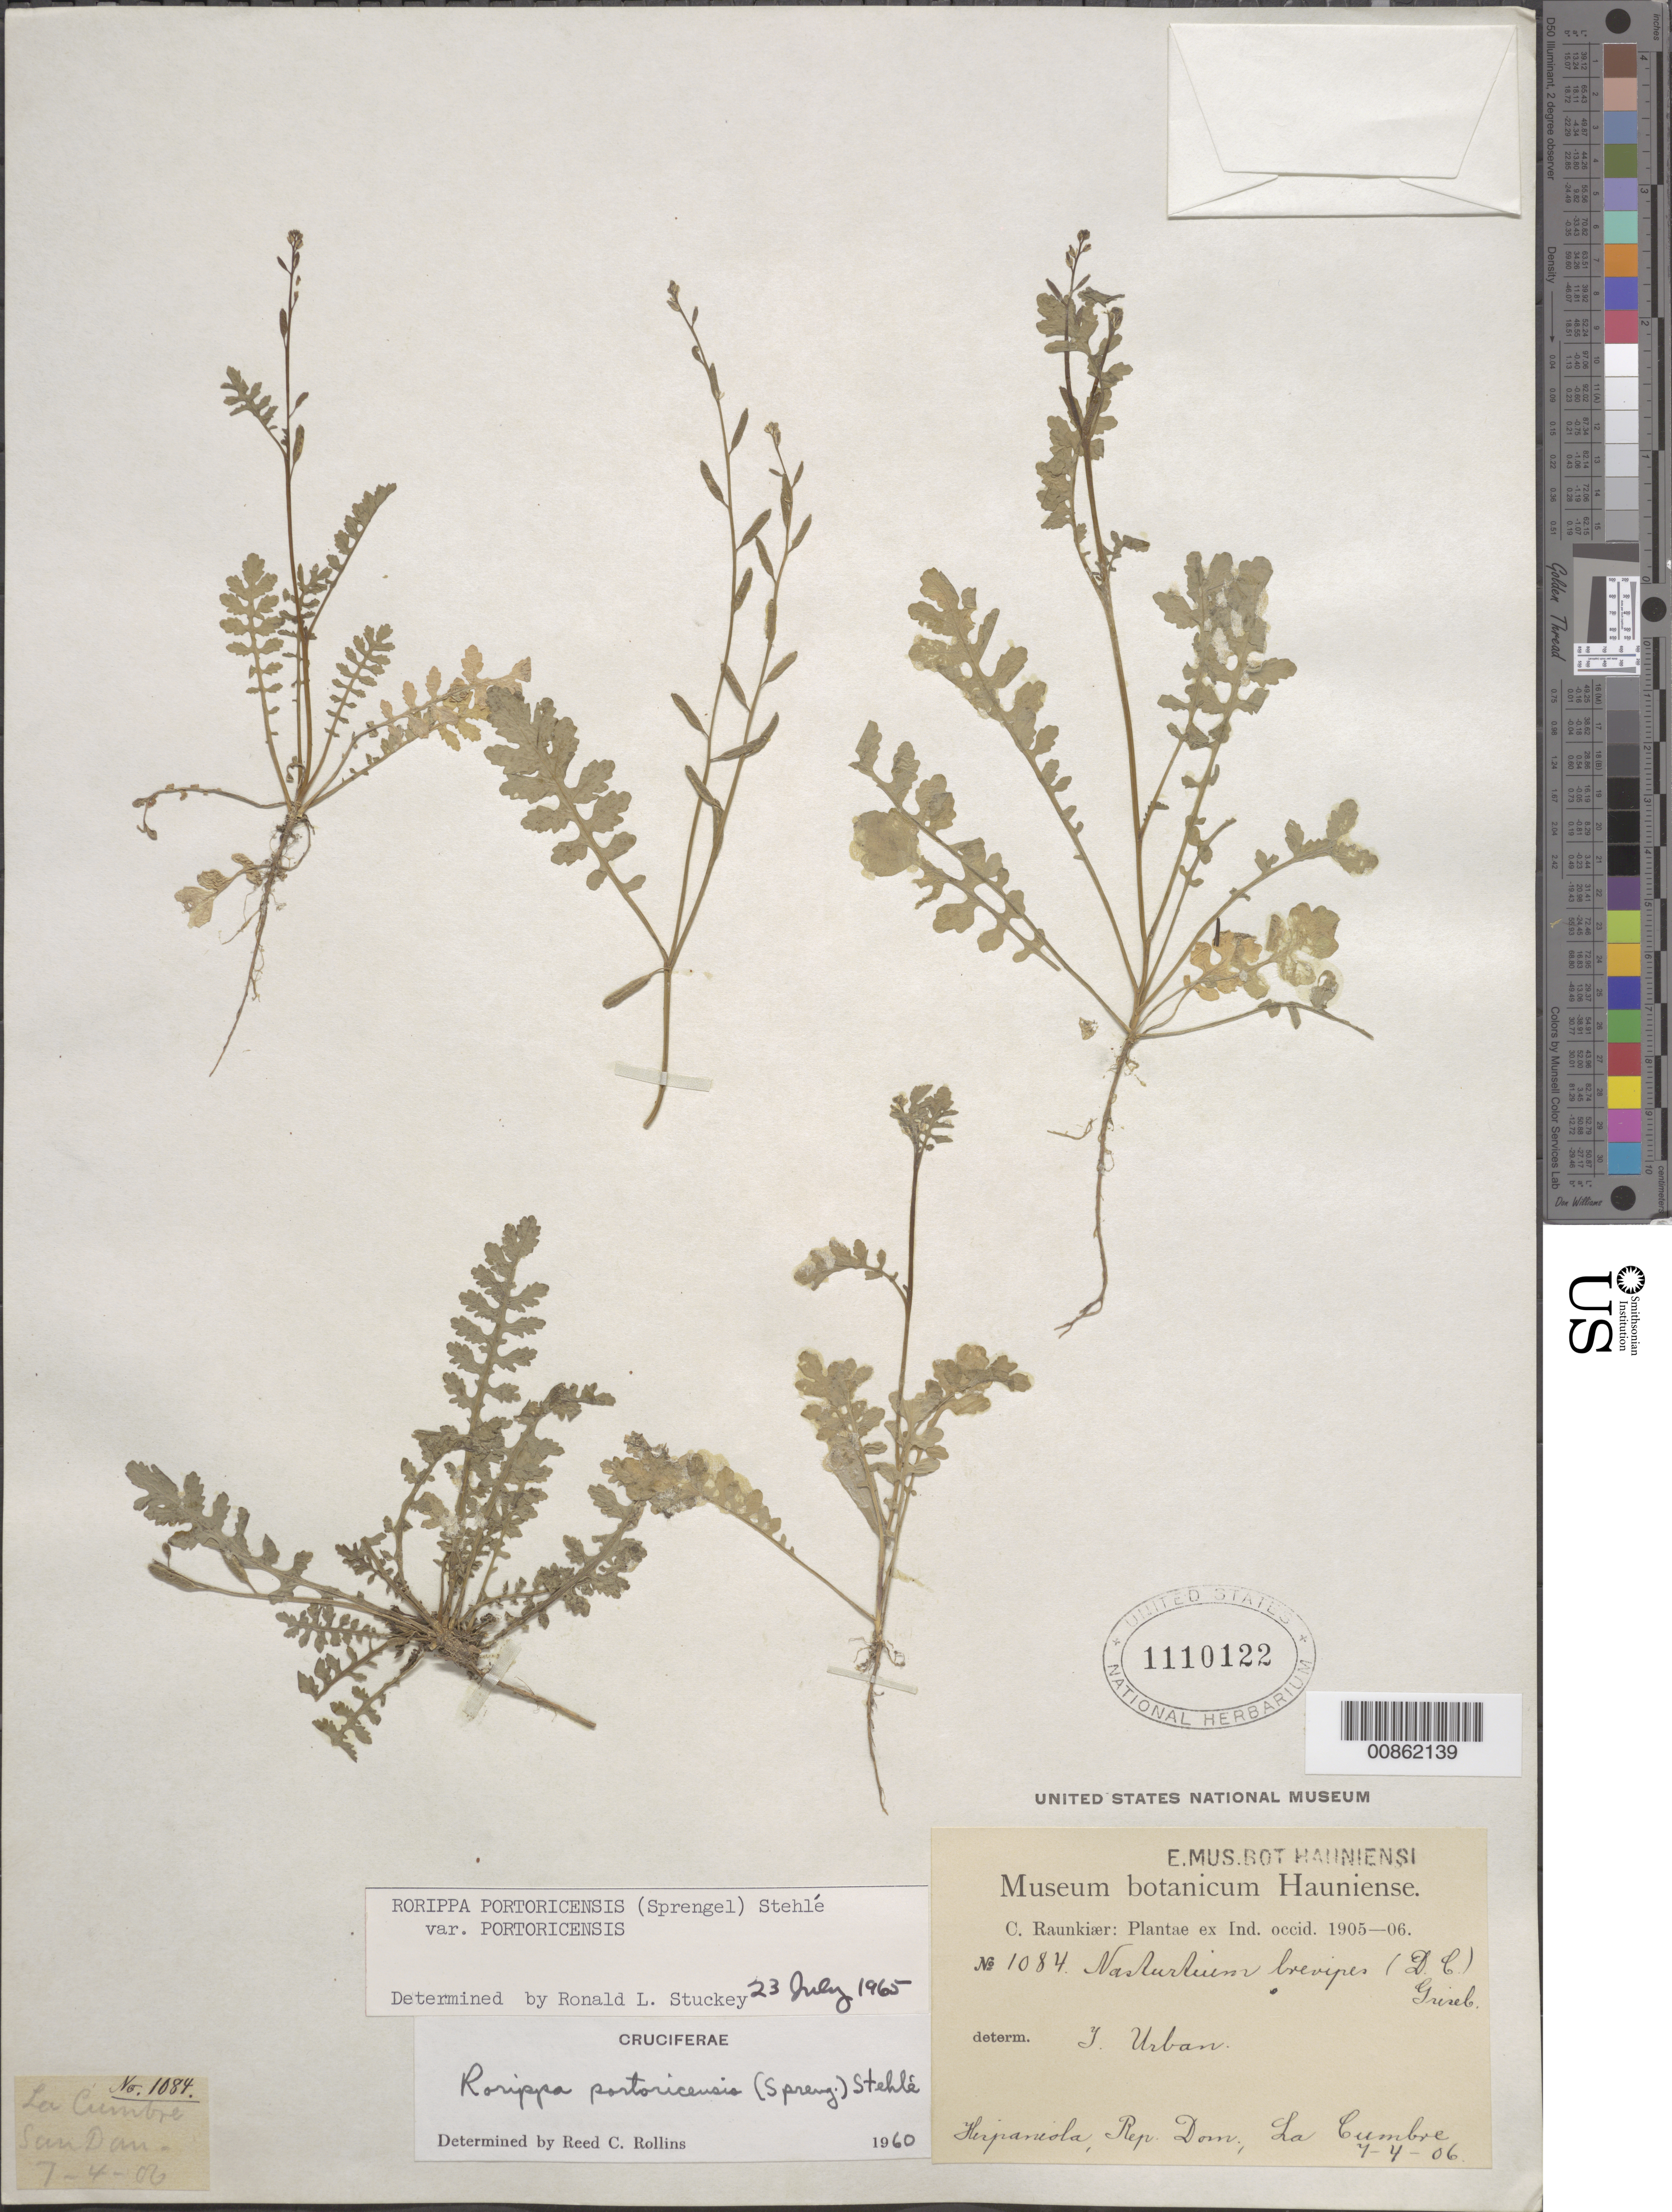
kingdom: Plantae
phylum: Tracheophyta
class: Magnoliopsida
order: Brassicales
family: Brassicaceae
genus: Rorippa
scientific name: Rorippa portoricensis var. portoricensis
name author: (Spreng.) Stehlé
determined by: Stuckey, R. L.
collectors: C. C. Raunkiaer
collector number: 1084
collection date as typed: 07 Apr 1906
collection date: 1906-04-07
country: Dominican Republic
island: Hispaniola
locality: La Cumbre.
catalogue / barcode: US 1110122